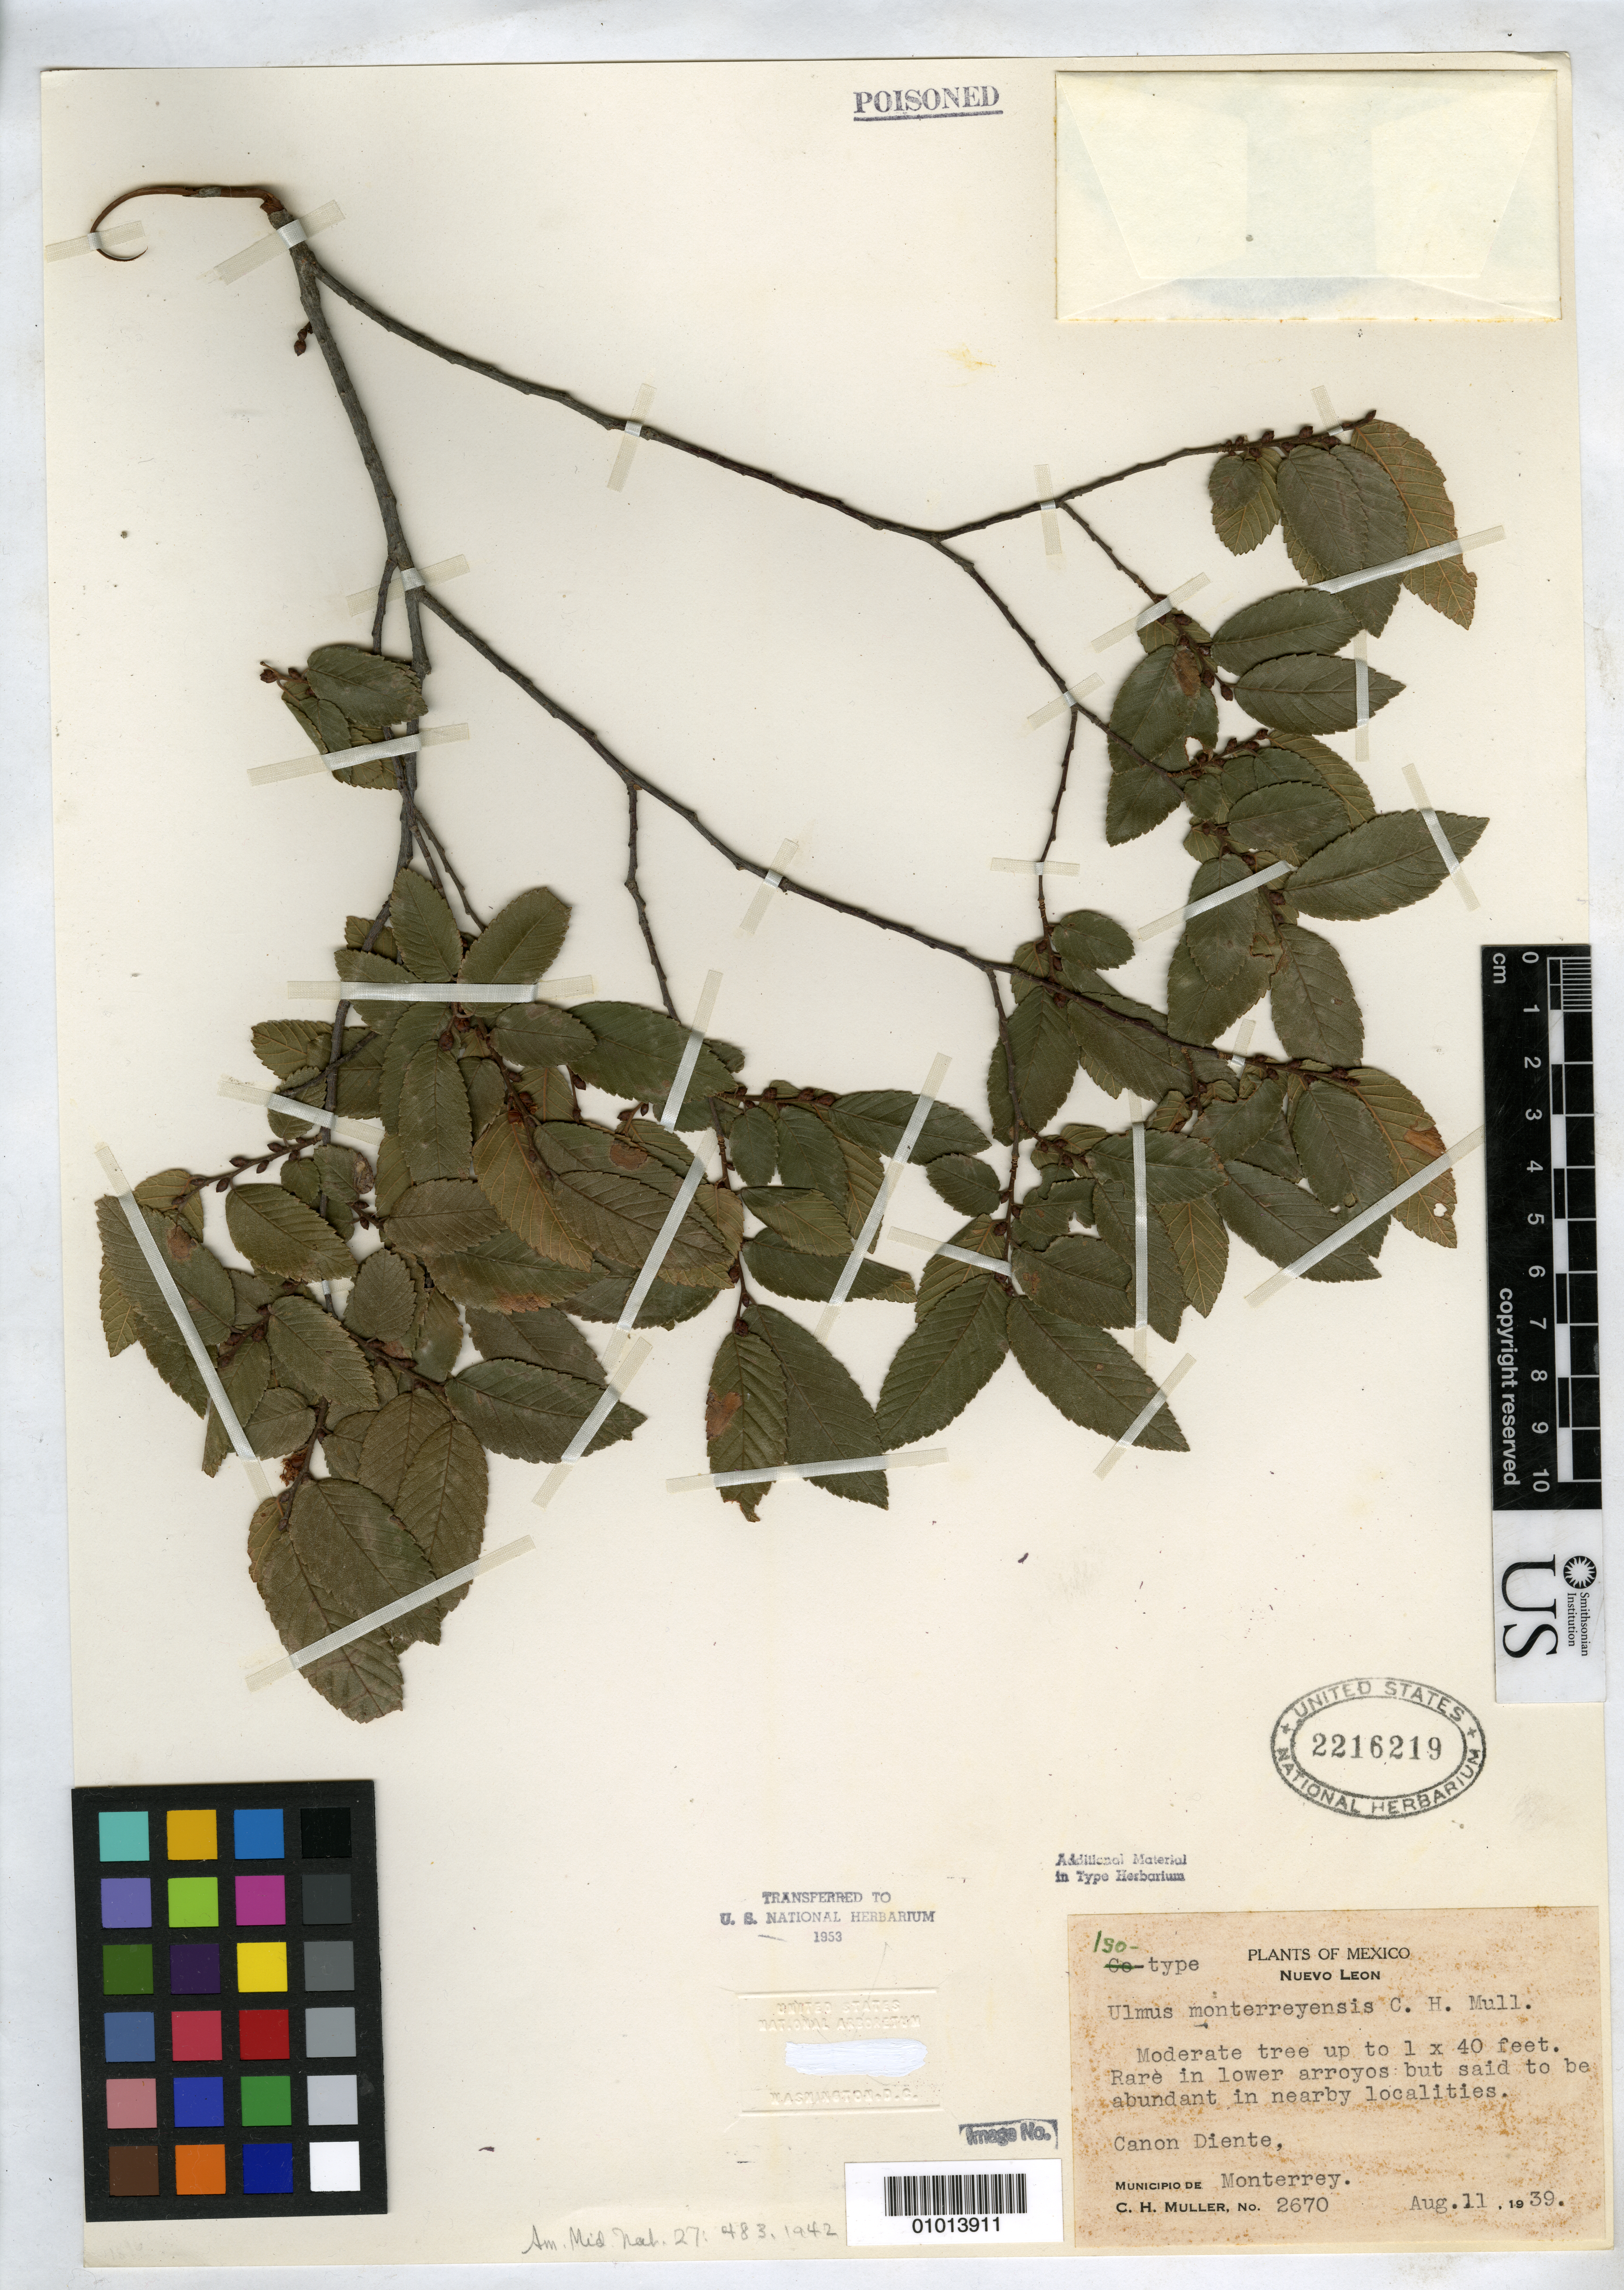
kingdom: Plantae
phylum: Tracheophyta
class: Magnoliopsida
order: Rosales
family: Ulmaceae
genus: Ulmus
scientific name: Ulmus monterreyensis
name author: C.H. Mull.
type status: Isotype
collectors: C. H. Müller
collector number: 2670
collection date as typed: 11 Aug 1939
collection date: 1939-08-11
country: Mexico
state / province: Nuevo León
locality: Monterrey, Canon Diente.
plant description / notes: Specimen ex U.S. National Arboretum. This sheet originally labeled "Co-type", altered to "Iso-type". Protologue cites only "USNA - type".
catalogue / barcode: US 2216219